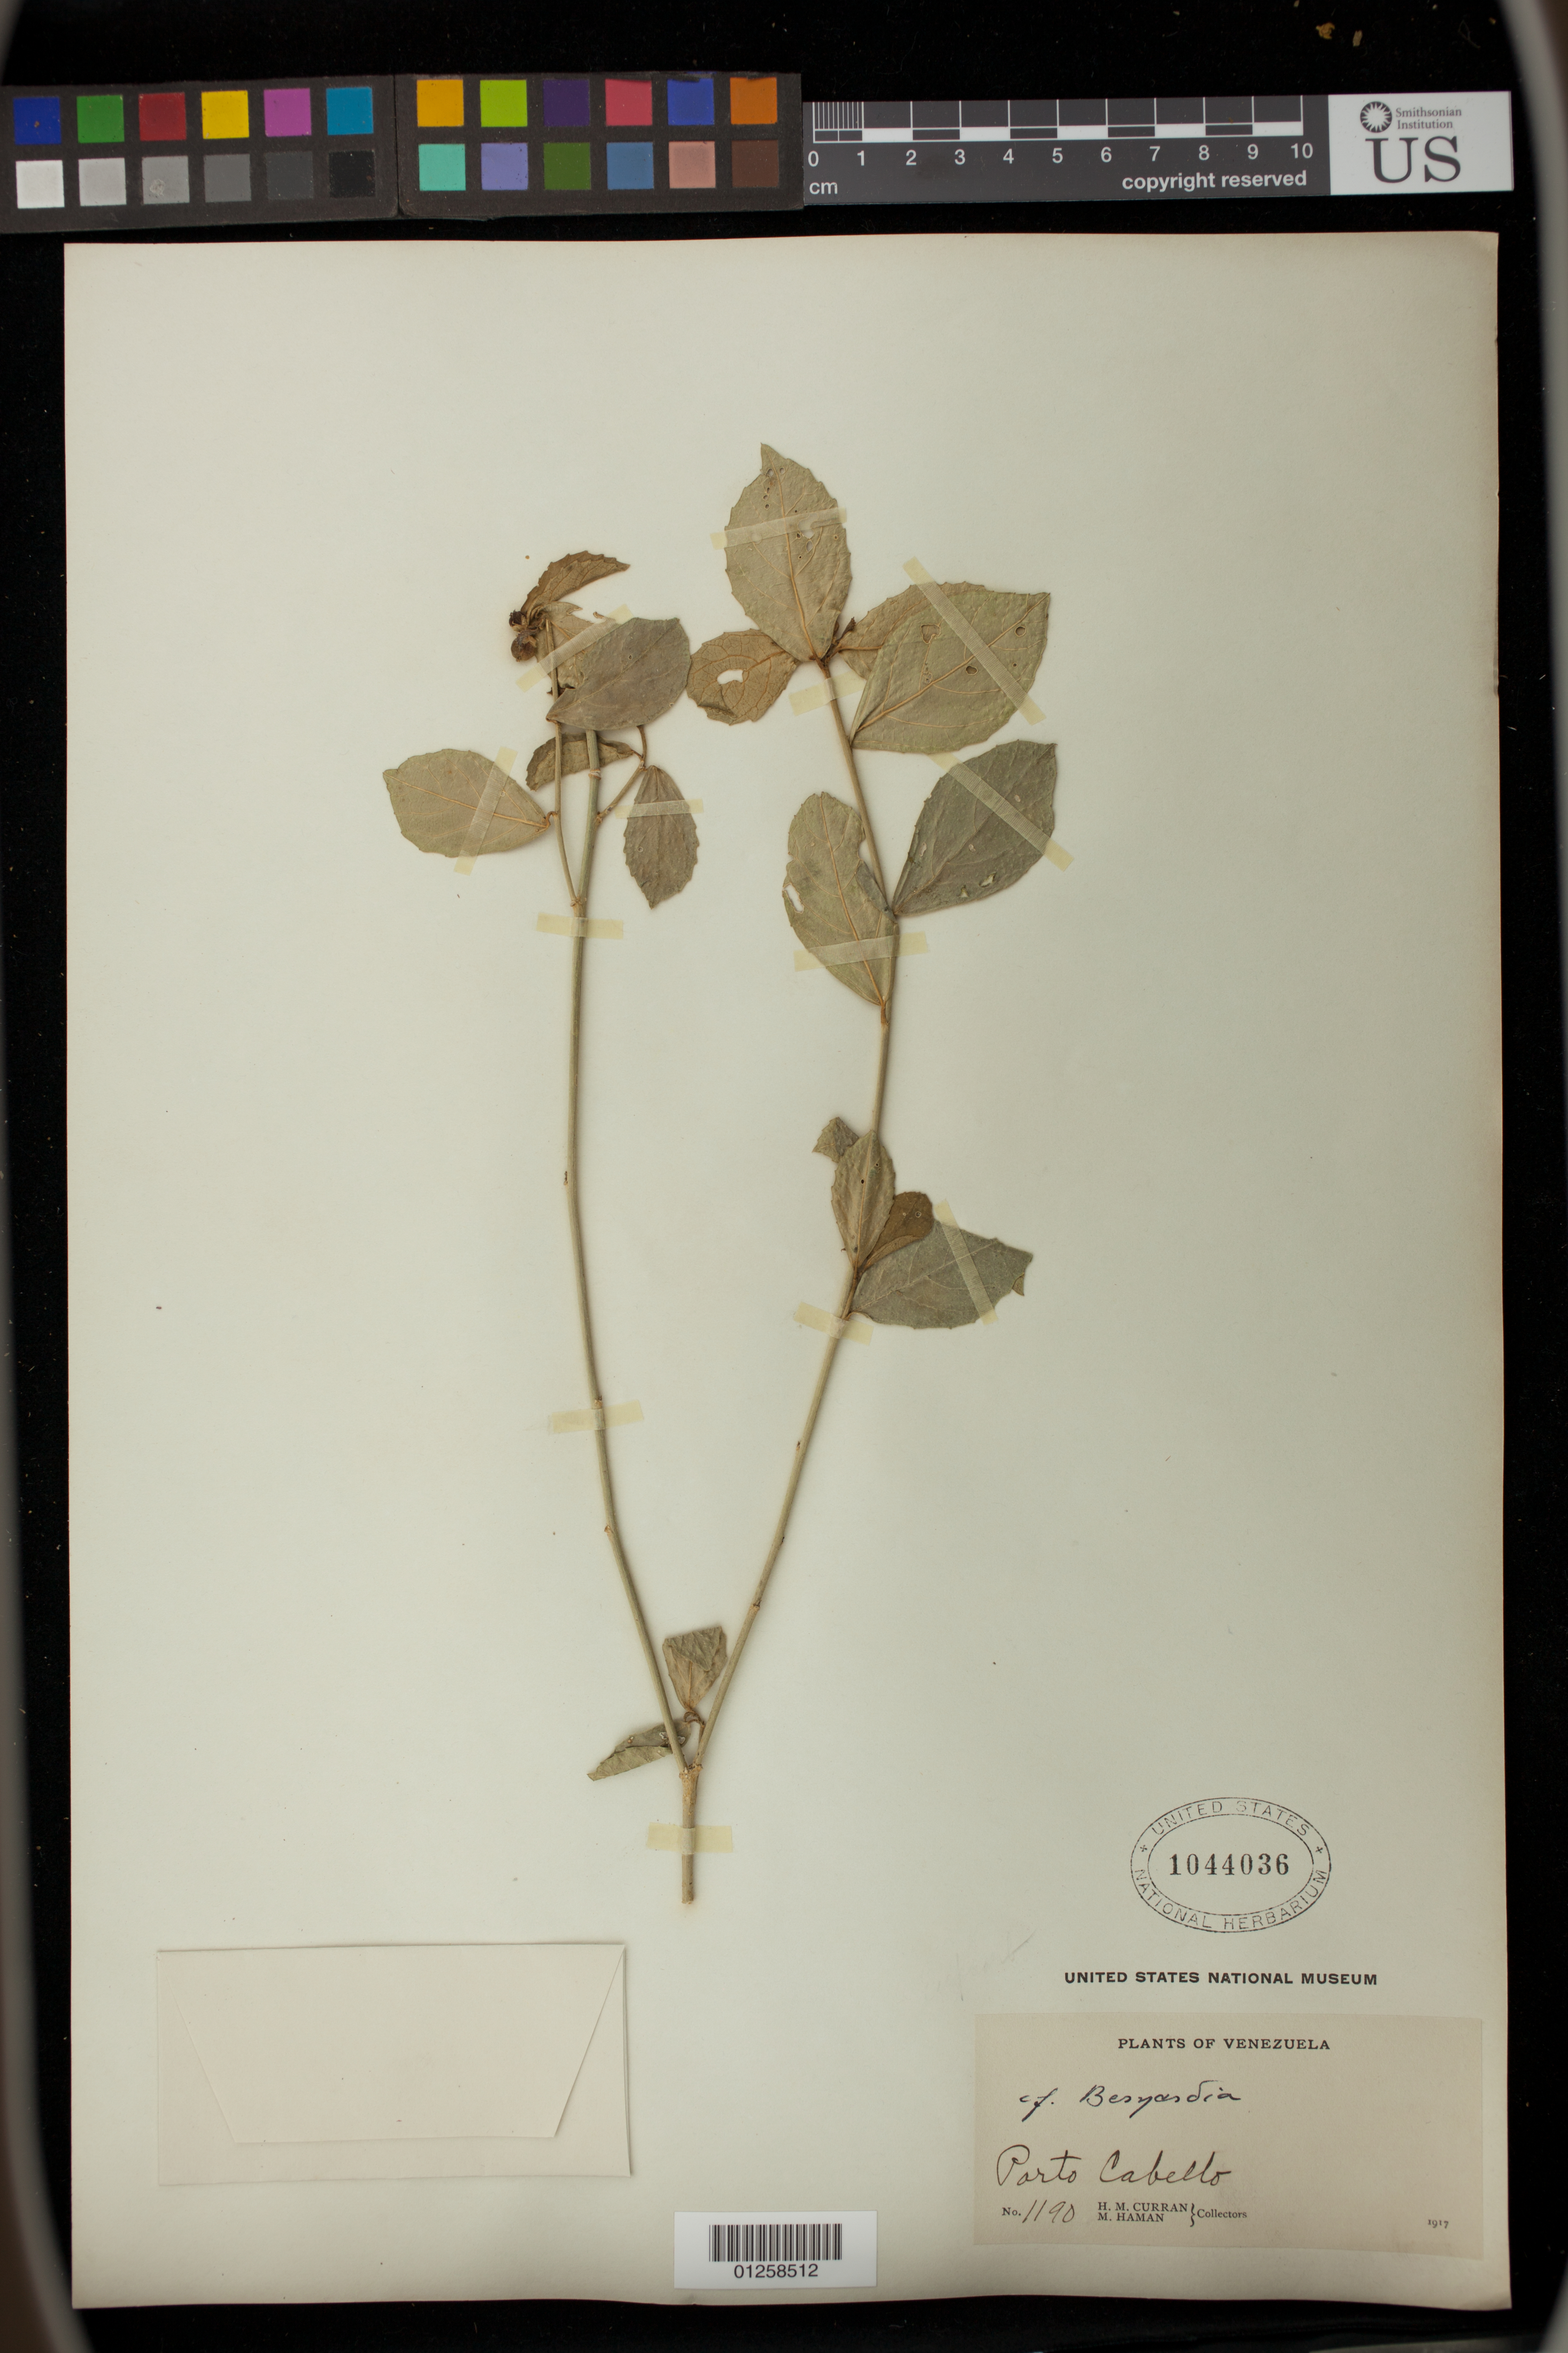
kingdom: Plantae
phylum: Tracheophyta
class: Magnoliopsida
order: Malpighiales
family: Euphorbiaceae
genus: Bernardia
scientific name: Bernardia sp.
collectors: H. M. Curran & M. Haman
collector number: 1190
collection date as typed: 1917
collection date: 1917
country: Venezuela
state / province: Carabobo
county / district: Puerto Cabello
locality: Puerto cabello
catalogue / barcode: US 1044036